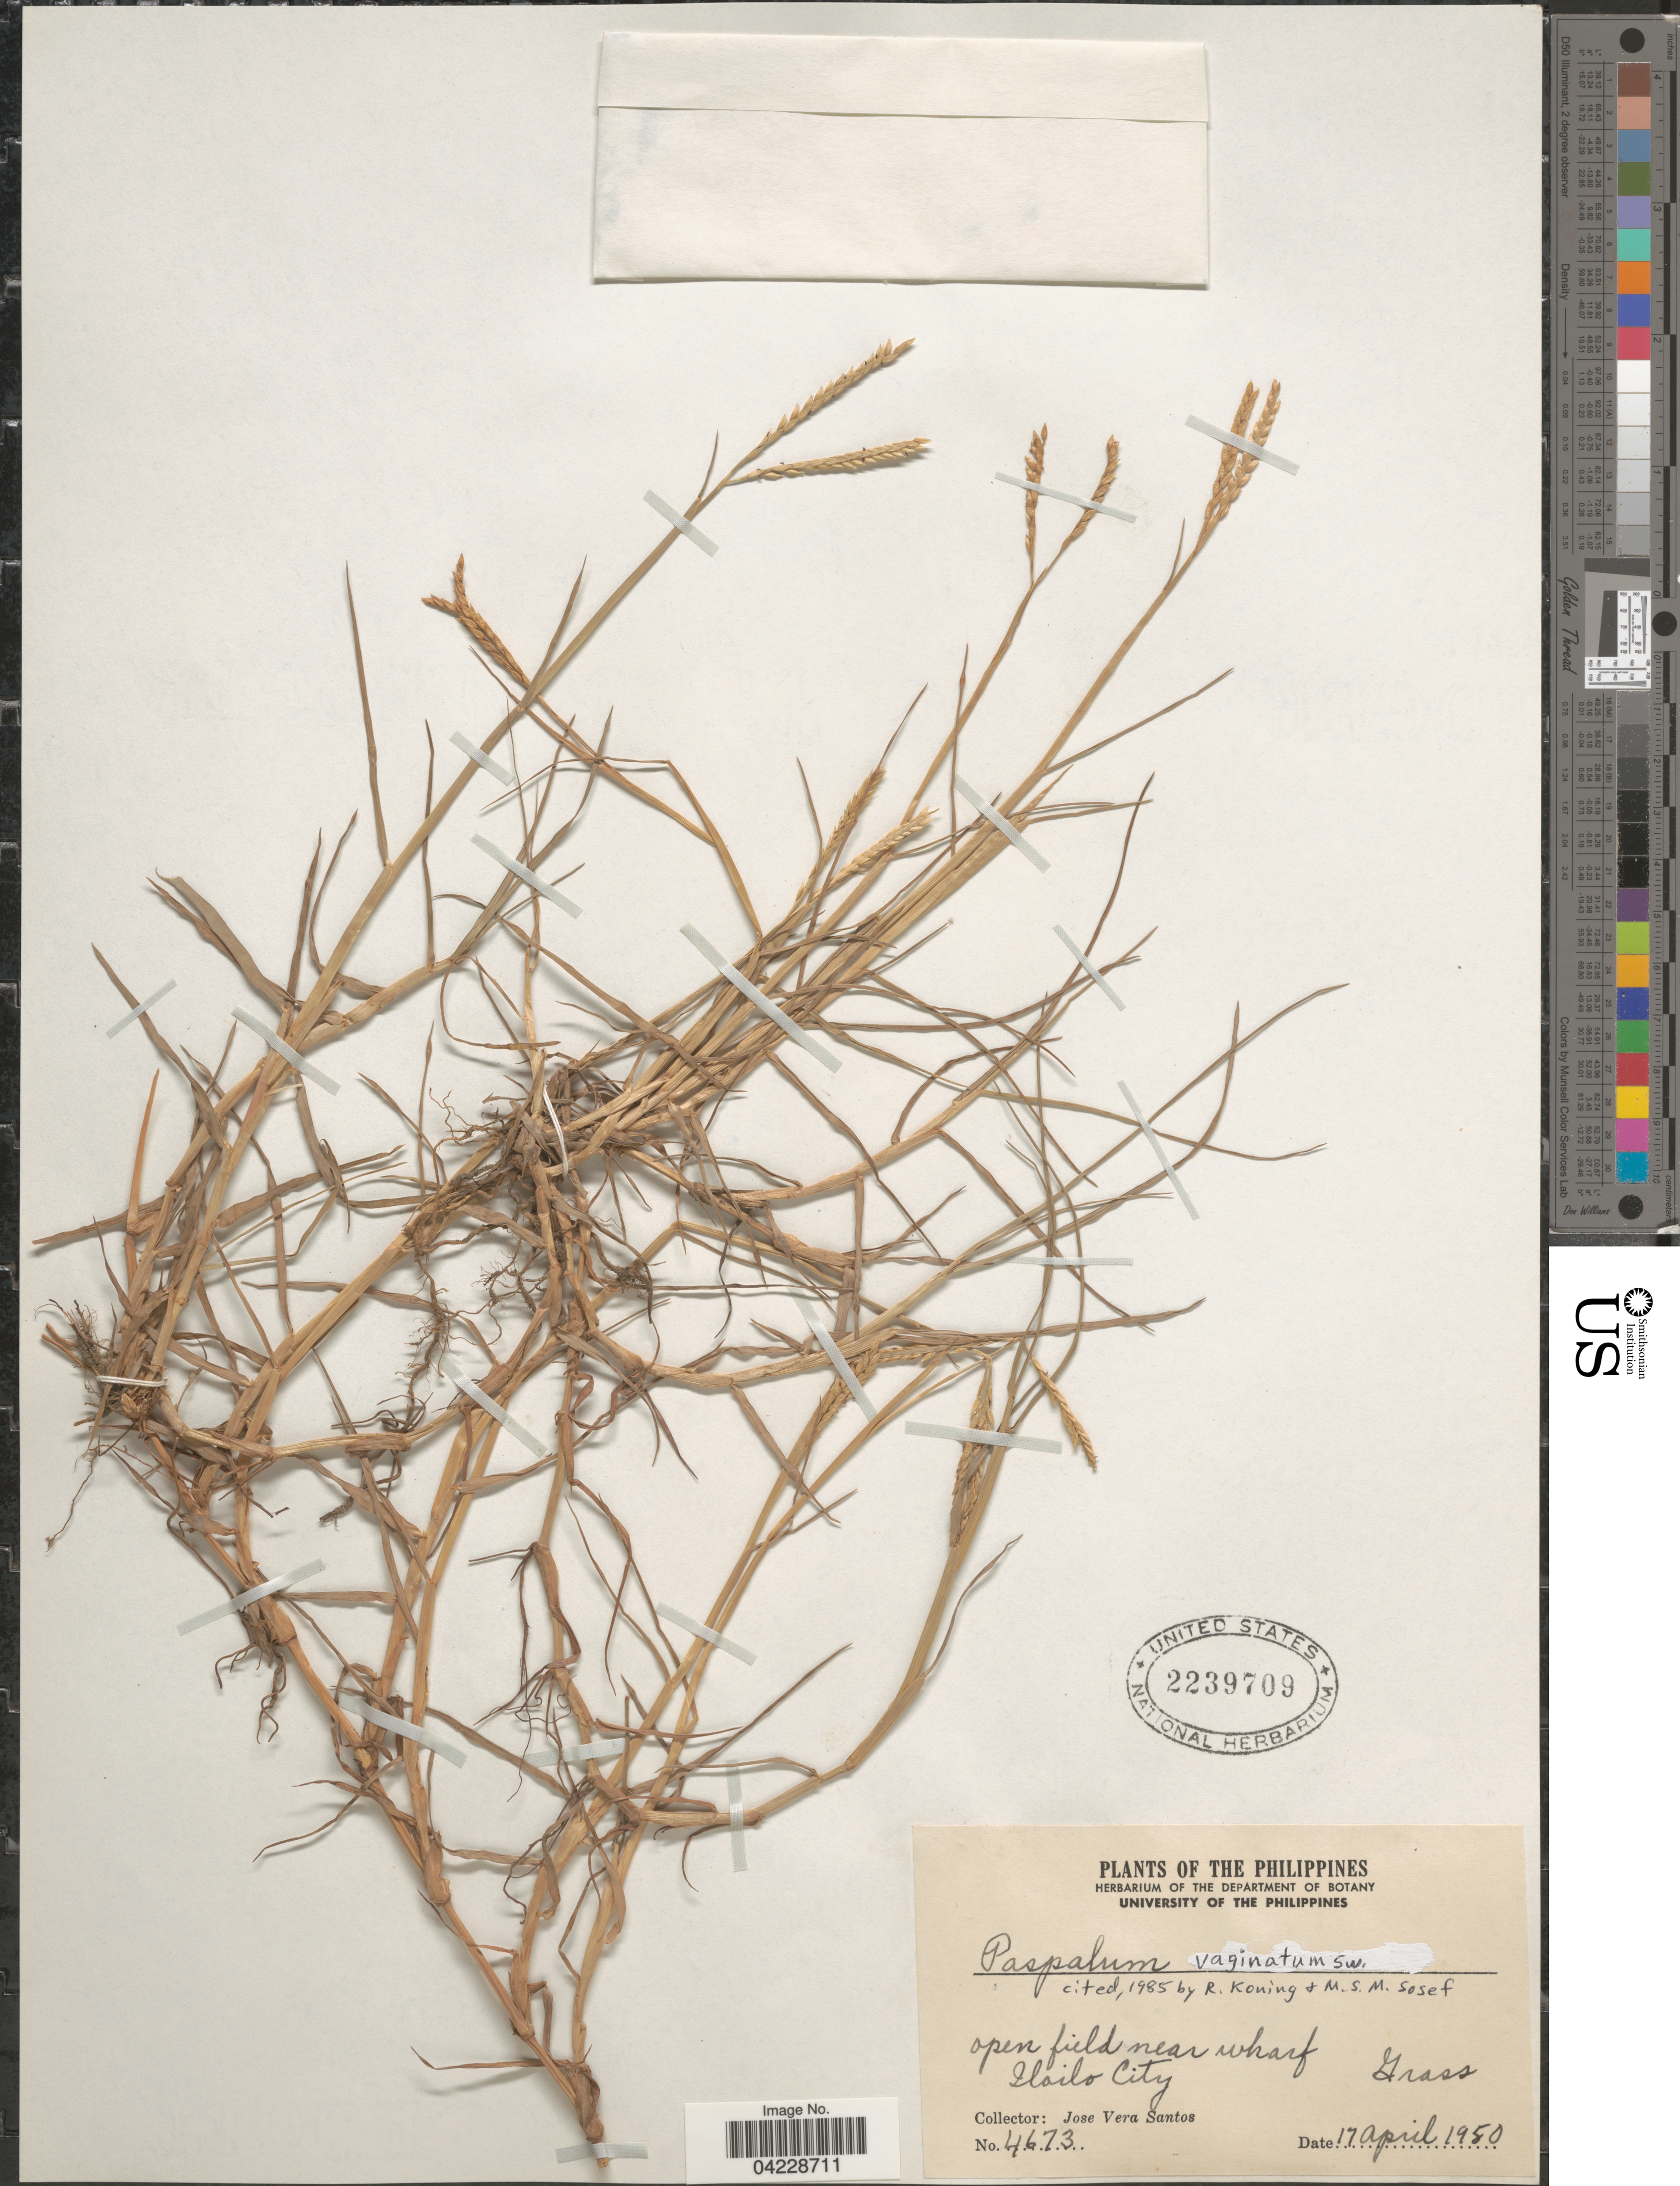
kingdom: Plantae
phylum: Tracheophyta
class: Liliopsida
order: Poales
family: Poaceae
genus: Paspalum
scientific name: Paspalum distichum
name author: L.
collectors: J. Santos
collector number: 4673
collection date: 1950-04-17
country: Philippines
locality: Open field near wharf Ilailo City.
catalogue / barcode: US 2239709